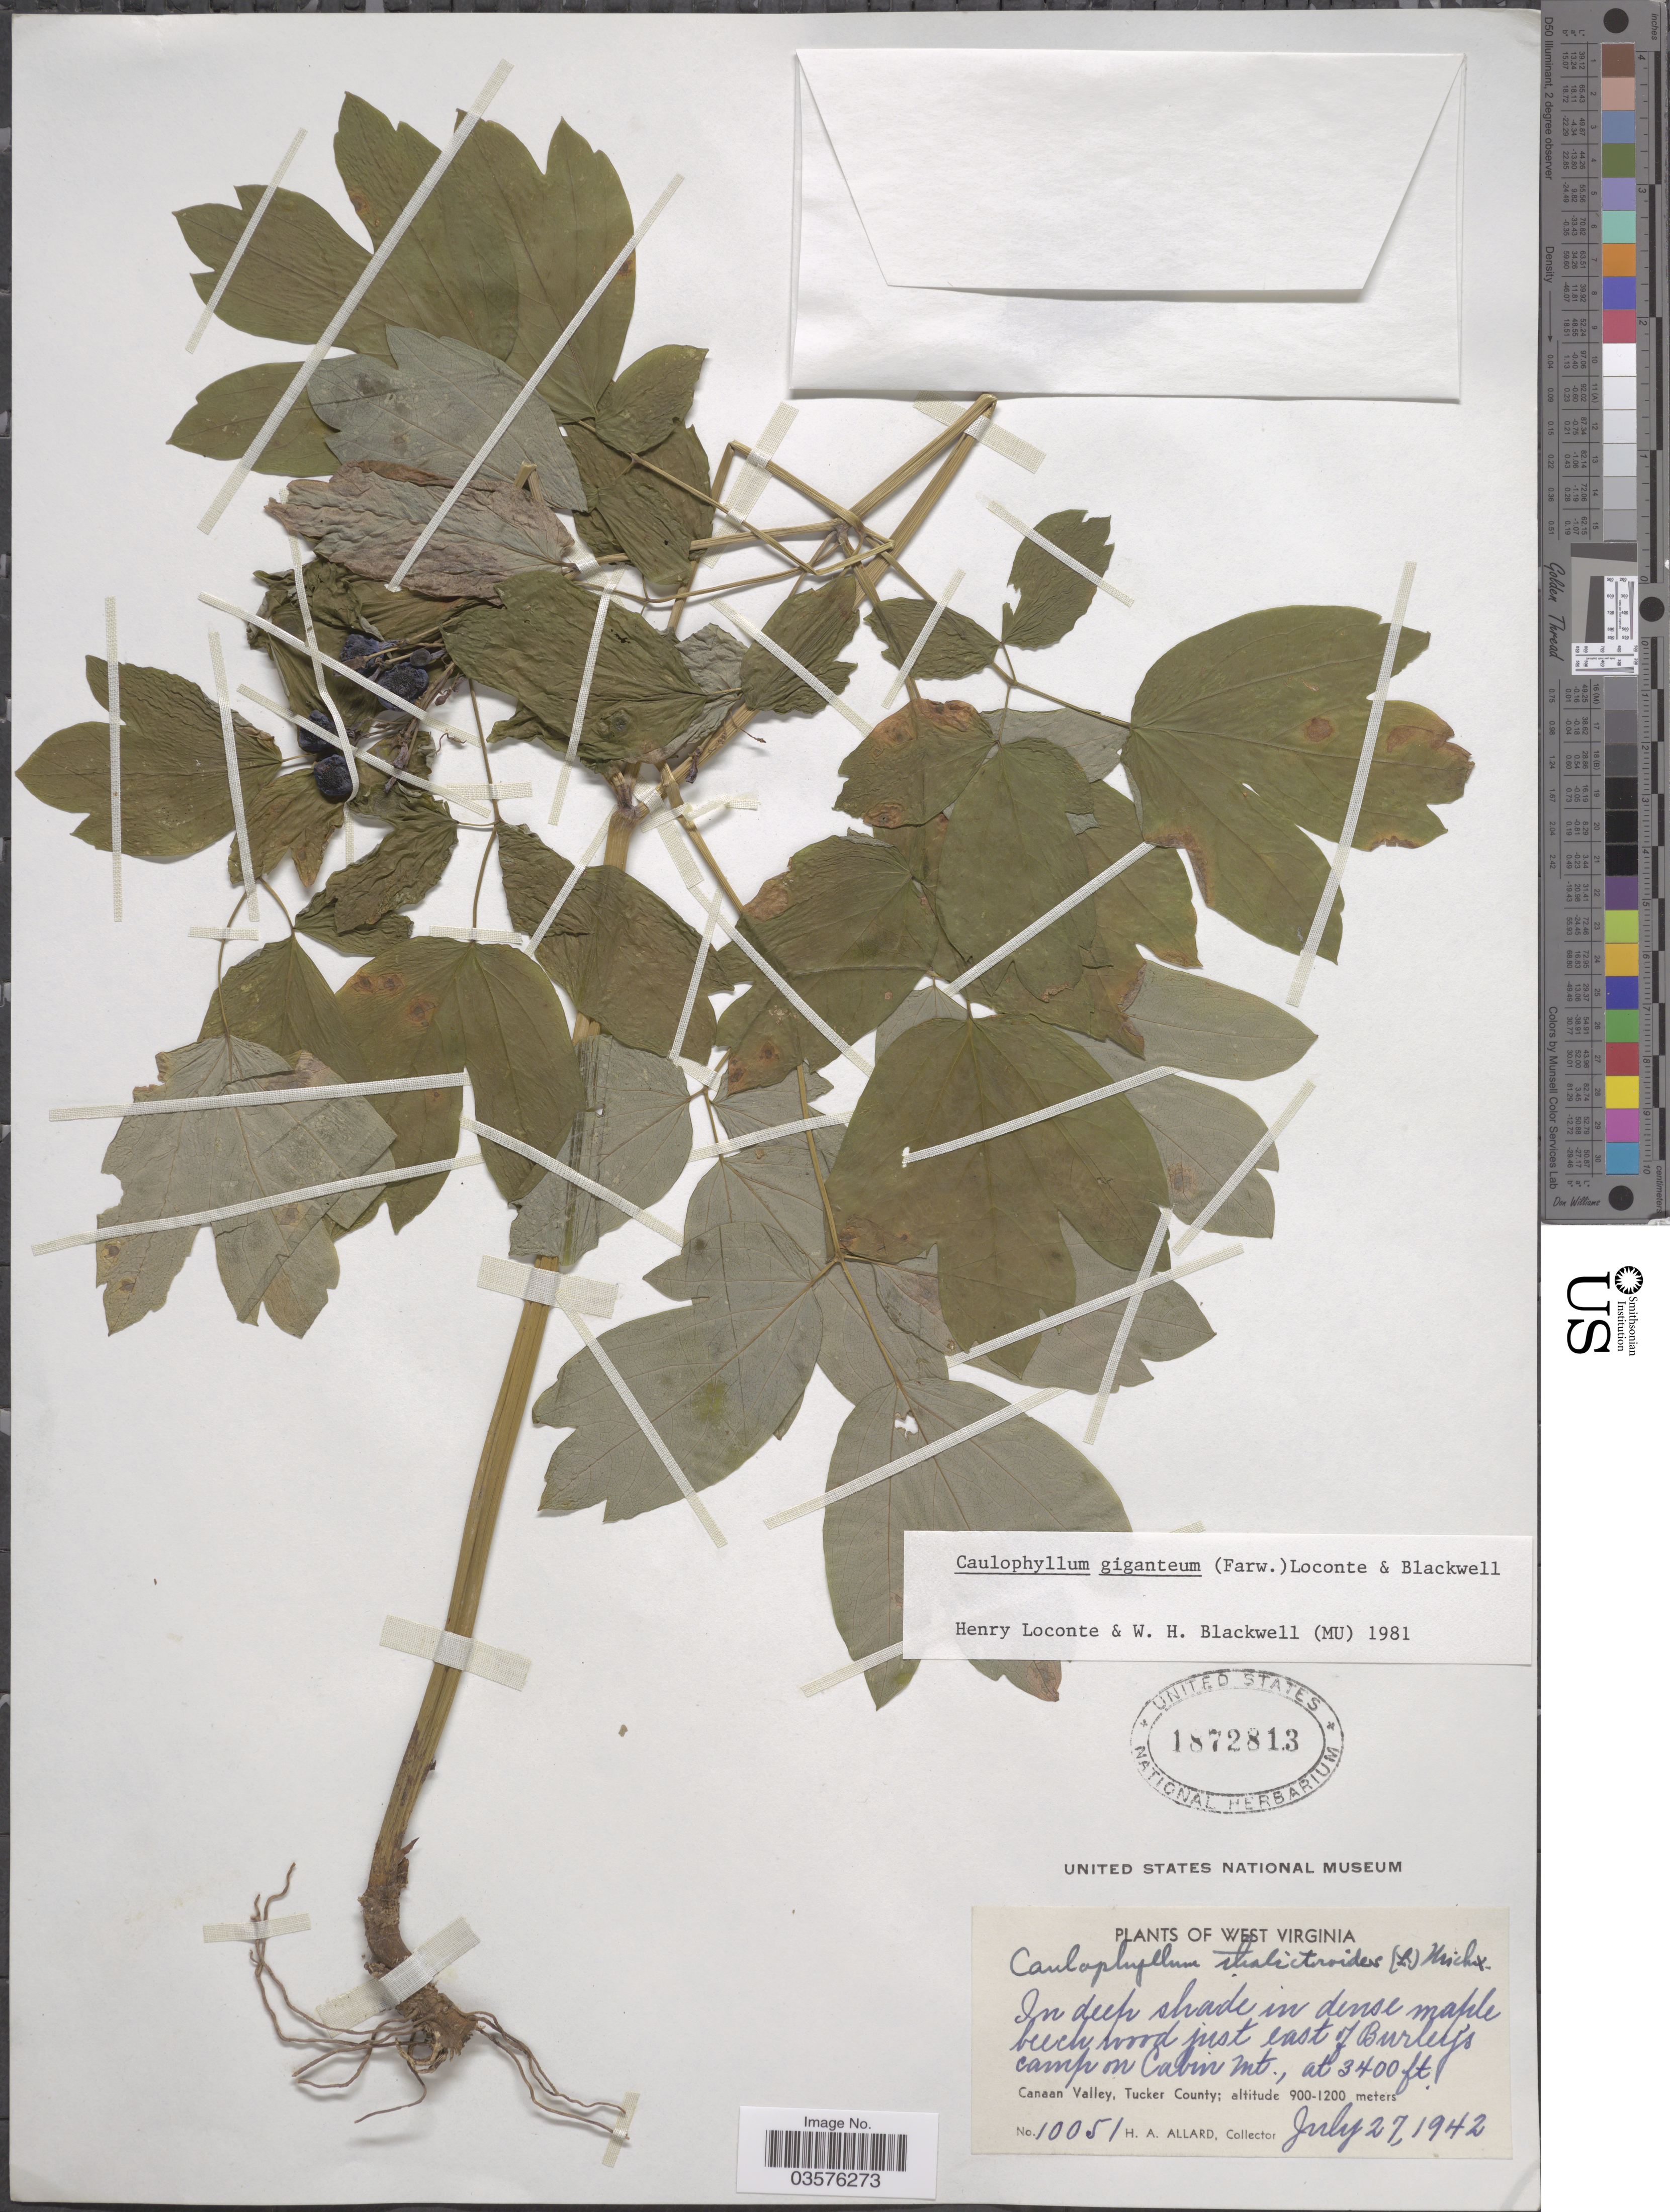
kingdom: Plantae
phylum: Tracheophyta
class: Magnoliopsida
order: Ranunculales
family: Berberidaceae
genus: Caulophyllum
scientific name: Caulophyllum giganteum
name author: (Farw.) Loconte & W.H. Blackw.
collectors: H. A. Allard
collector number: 10051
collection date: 1942-07-27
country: United States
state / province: West Virginia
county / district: Tucker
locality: In deep shade in dense maple beech wood just east of Burley's camp on Cabin Mt. Canaan Valley, Tucker County.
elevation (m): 1036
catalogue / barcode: US 1872813